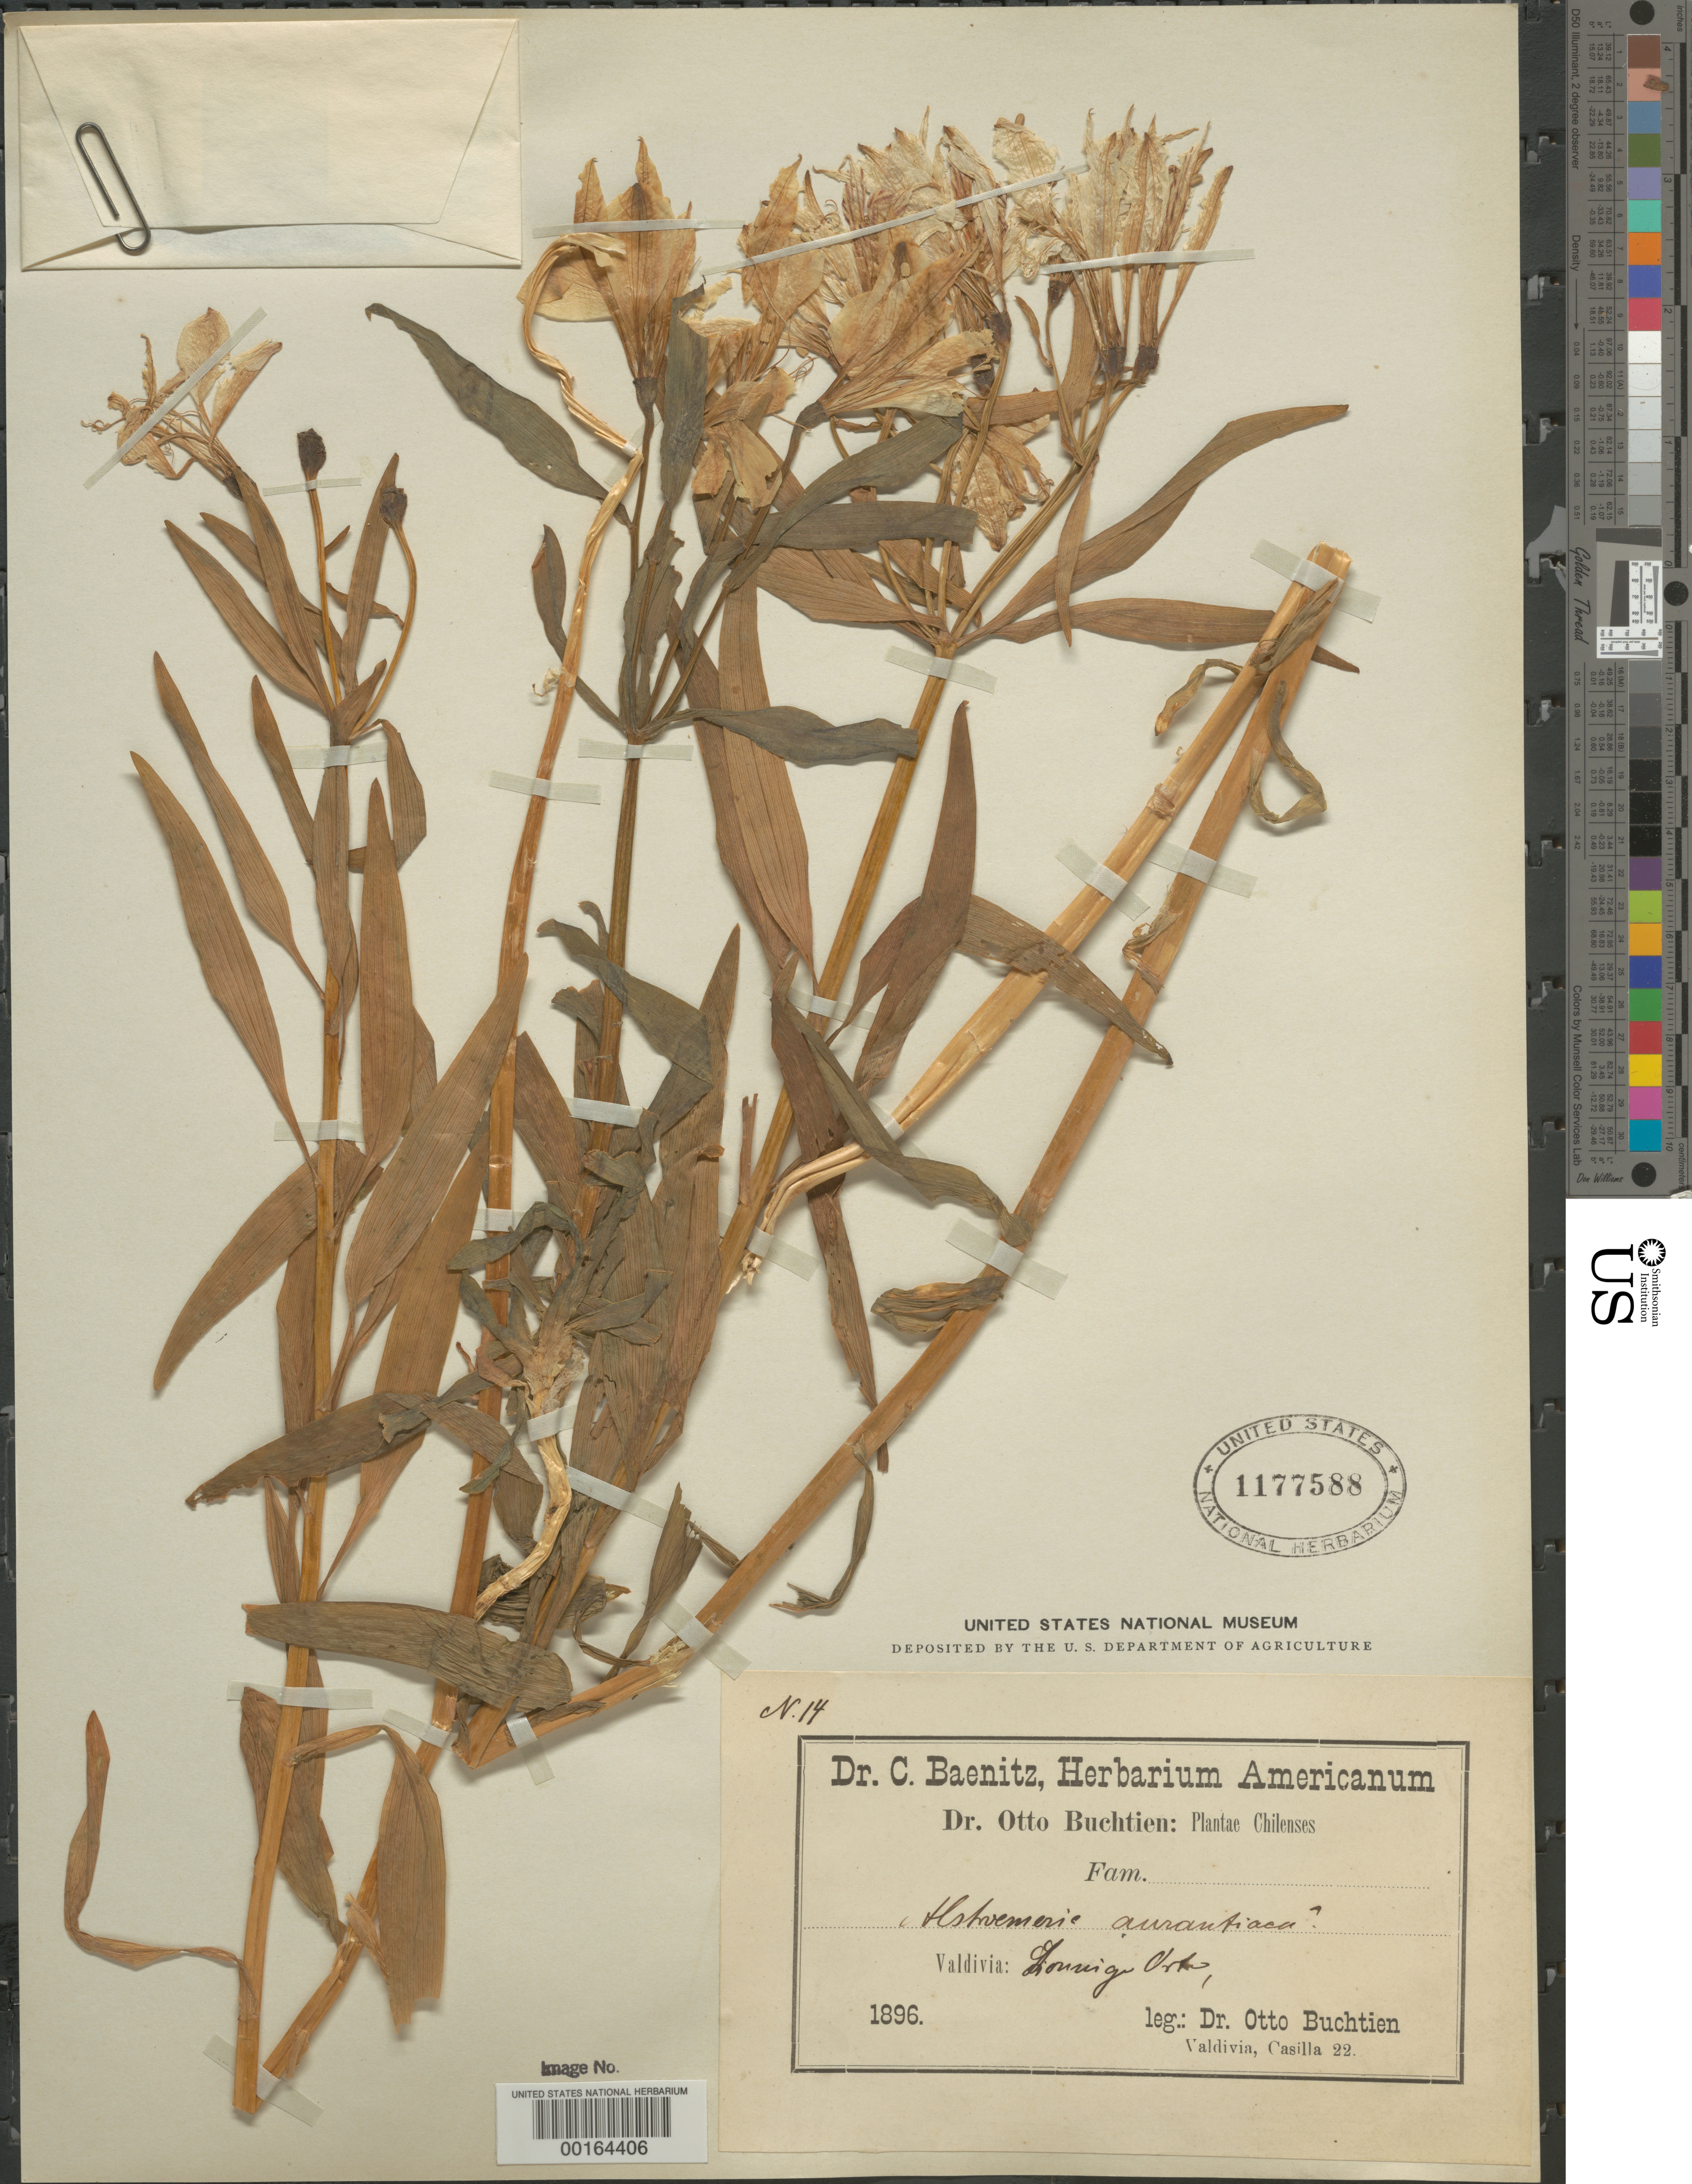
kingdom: Plantae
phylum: Tracheophyta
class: Liliopsida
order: Liliales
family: Alstroemeriaceae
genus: Alstroemeria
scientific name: Alstroemeria aurantiaca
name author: D. Don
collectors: O. Buchtien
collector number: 14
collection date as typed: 1896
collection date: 1896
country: Chile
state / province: Los Lagos (X)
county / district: Valdivia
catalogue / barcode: US 1177588